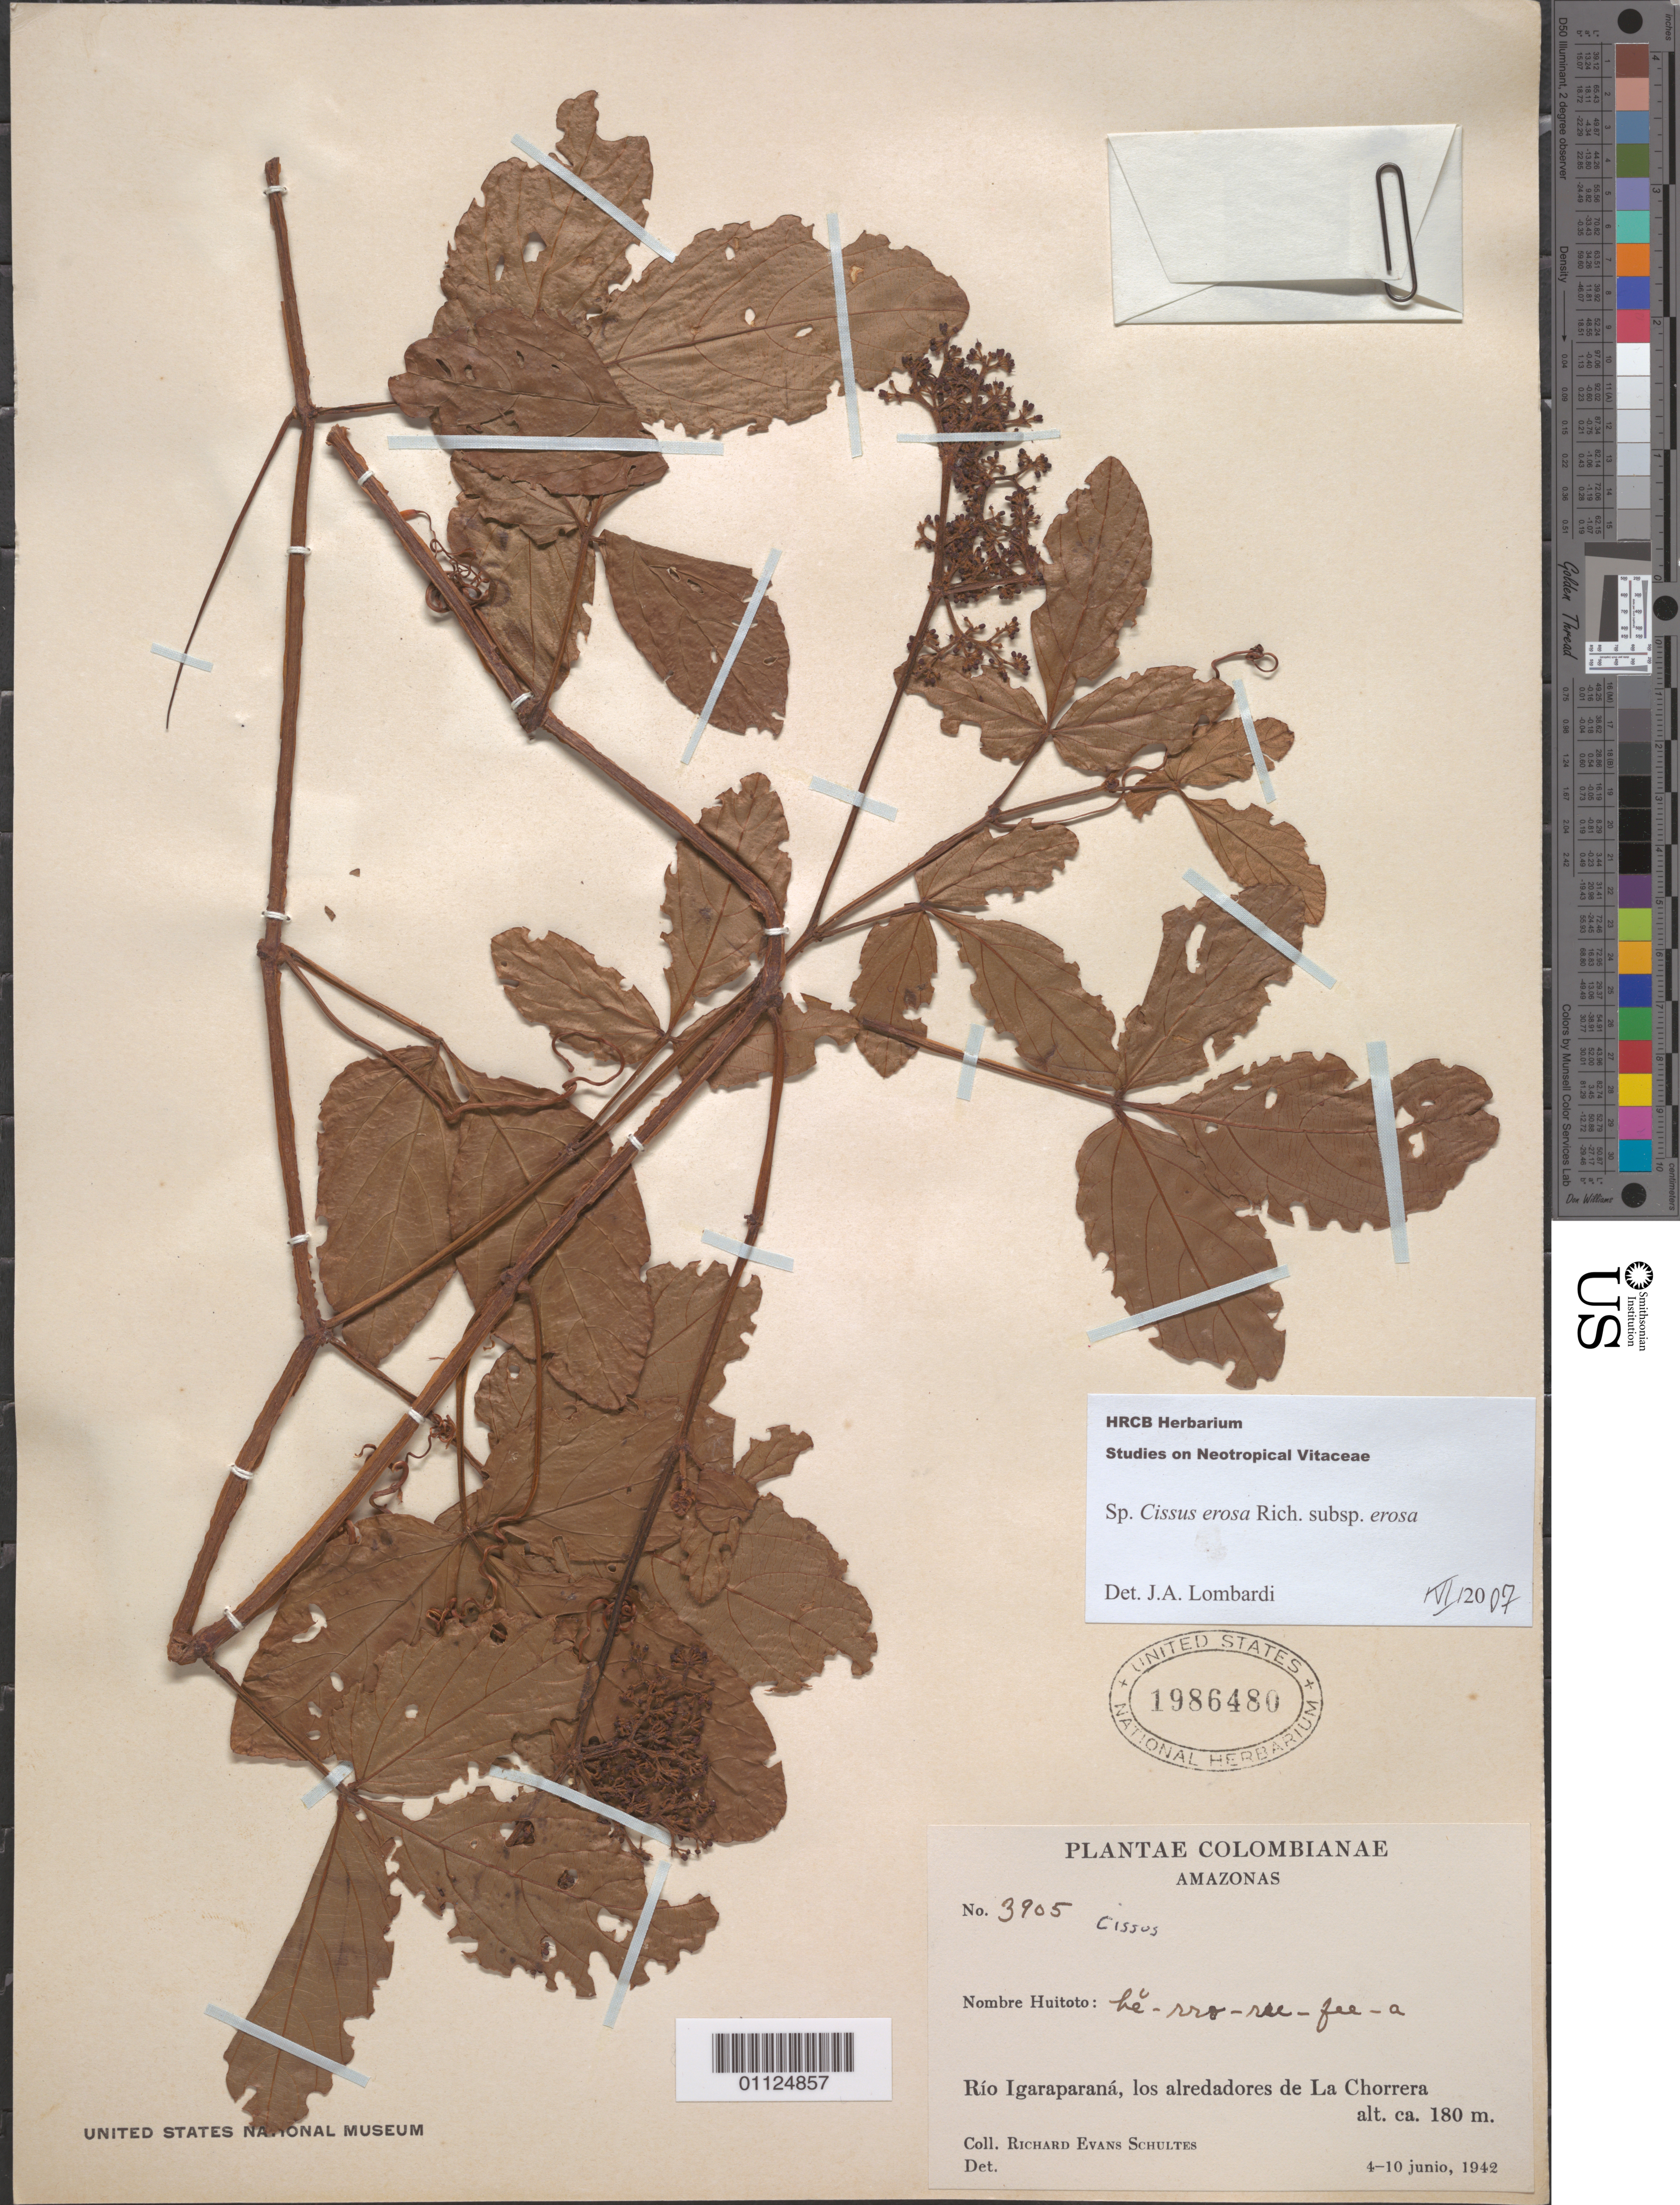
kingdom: Plantae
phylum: Tracheophyta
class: Magnoliopsida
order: Vitales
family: Vitaceae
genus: Cissus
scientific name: Cissus erosa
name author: Rich.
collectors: R. E. Schultes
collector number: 3905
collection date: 1942-06-04/1942-06-10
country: Colombia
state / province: Amazônas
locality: Rio Igaraparana, los alredadores de La Chorrera.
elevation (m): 180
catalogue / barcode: US 1986480